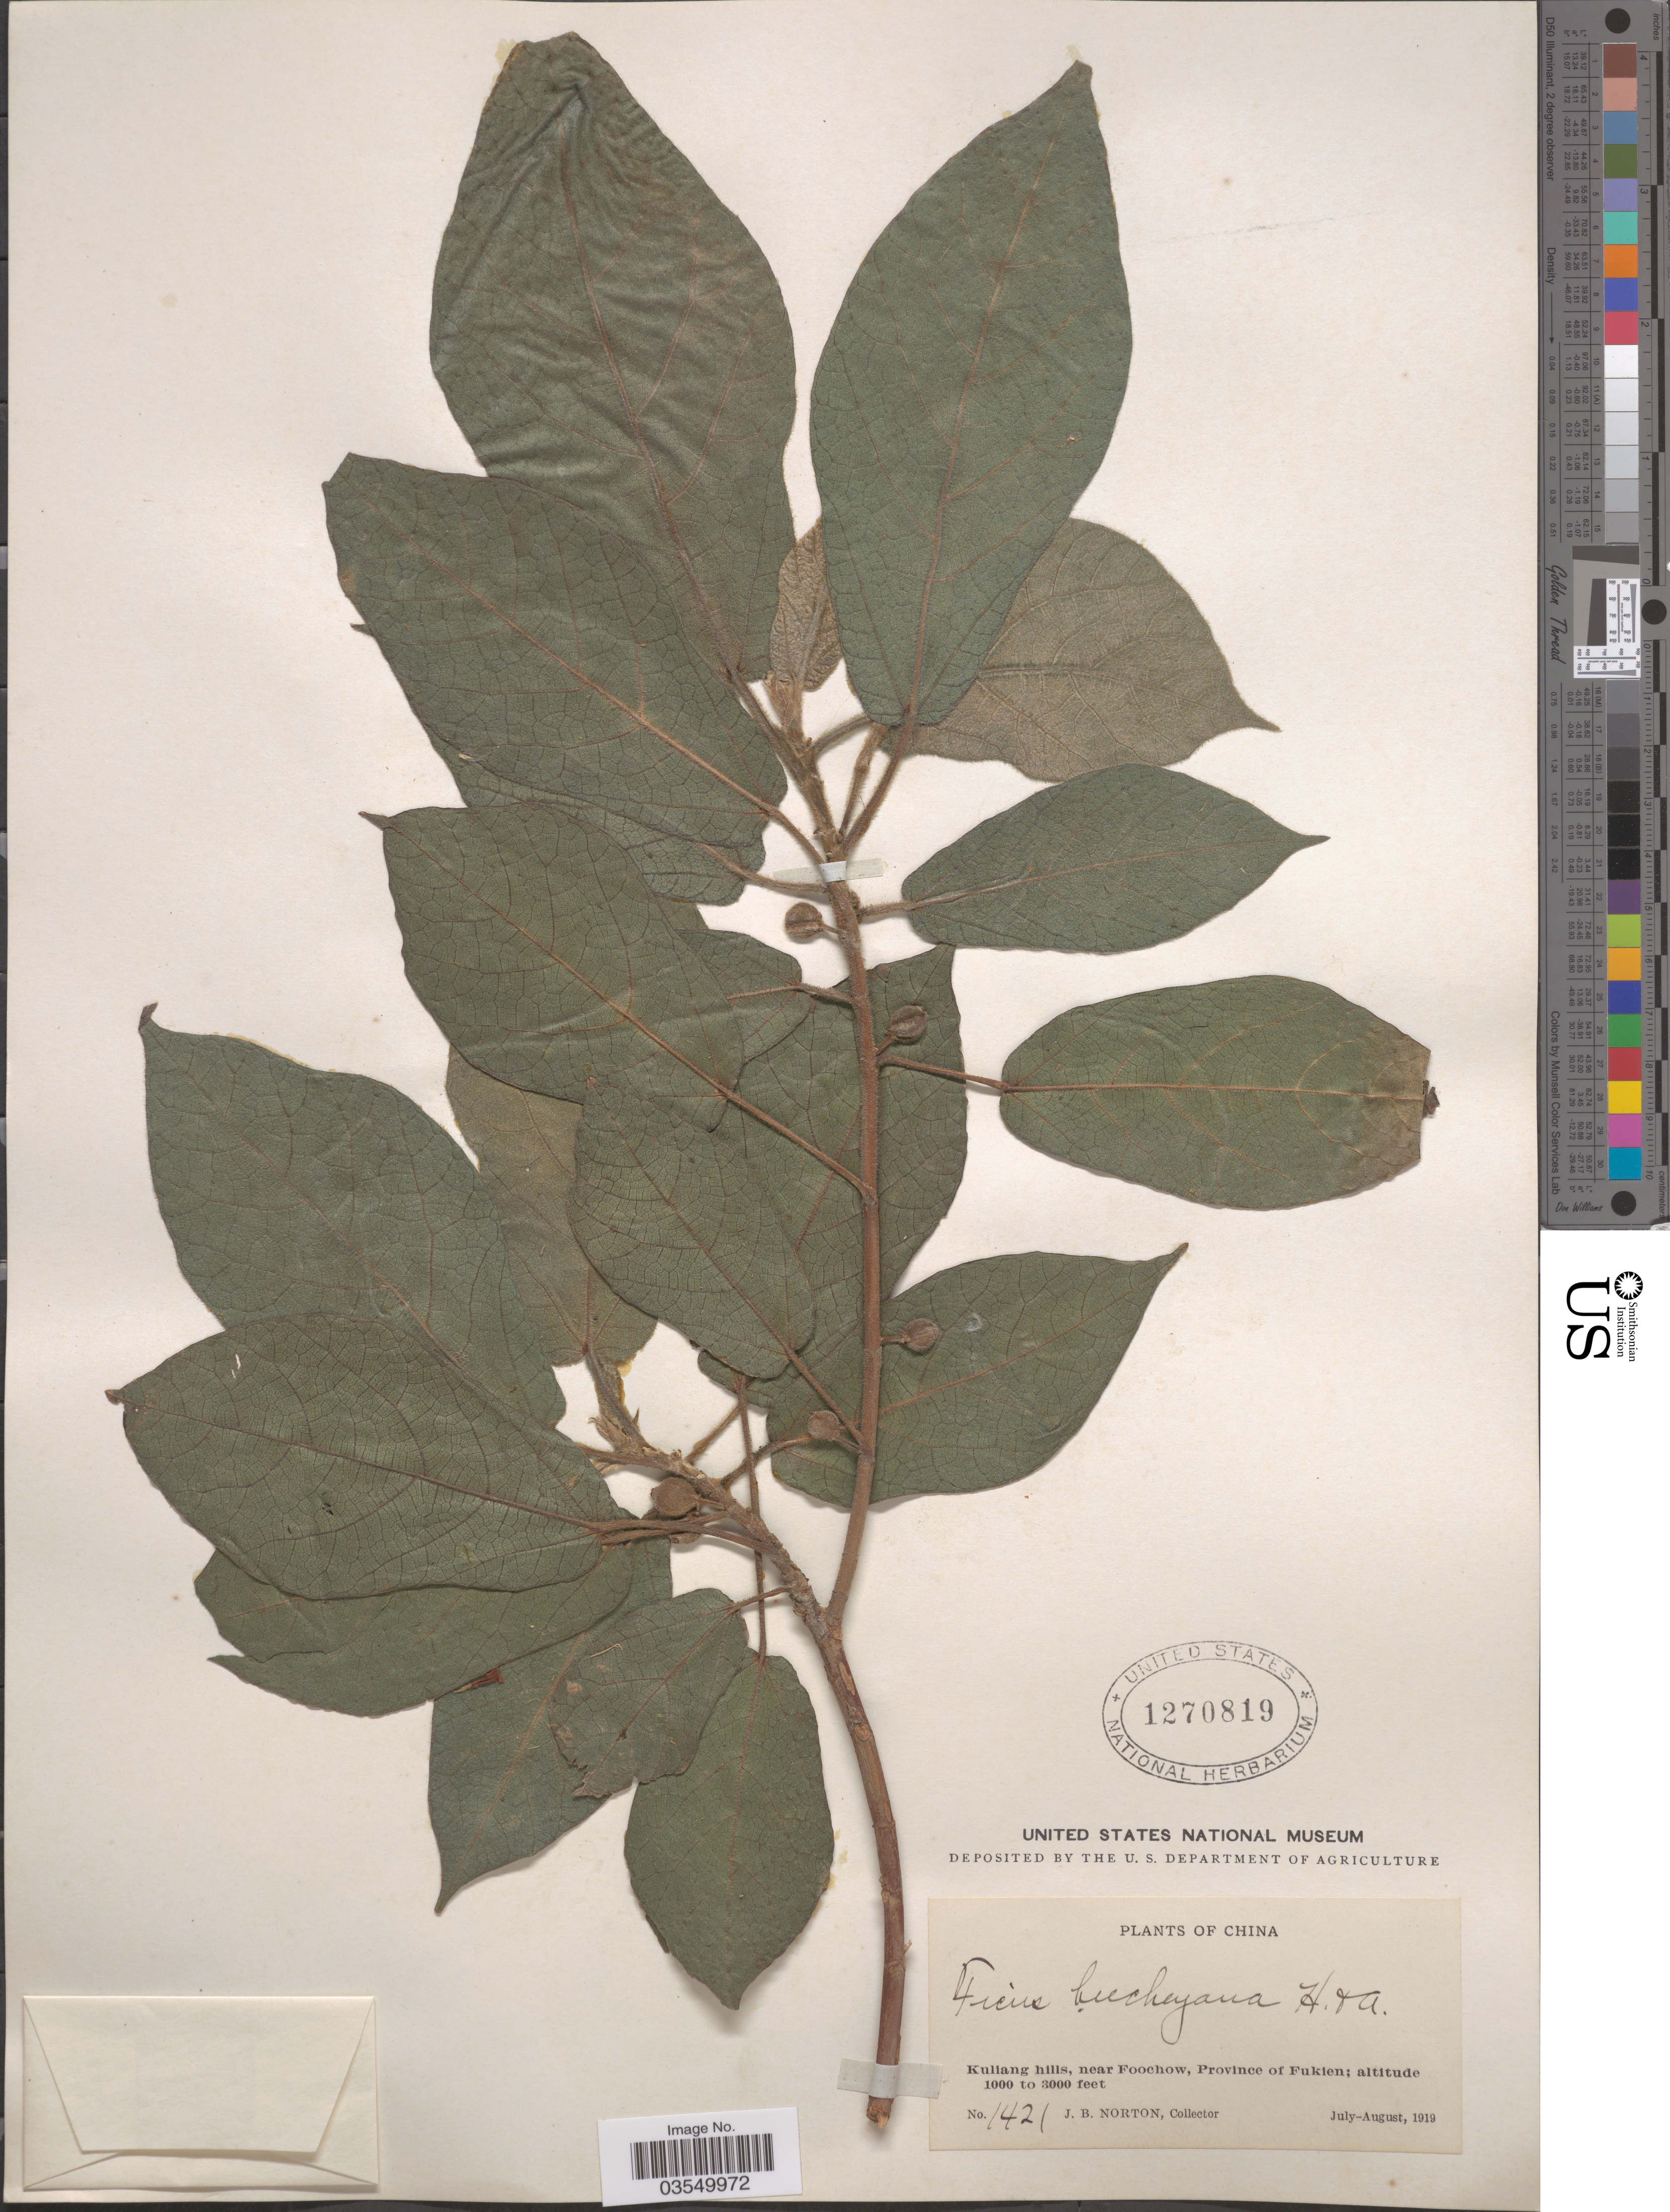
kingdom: Plantae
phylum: Tracheophyta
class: Magnoliopsida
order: Rosales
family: Moraceae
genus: Ficus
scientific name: Ficus erecta var. beecheyana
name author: (Hook. & Arn.) King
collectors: J. B. Norton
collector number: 1421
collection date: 1919-07/1919-08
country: China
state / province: Fujian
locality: Kuliang hills, near Foochow, Province of Fukien.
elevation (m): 305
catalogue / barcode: US 1270819